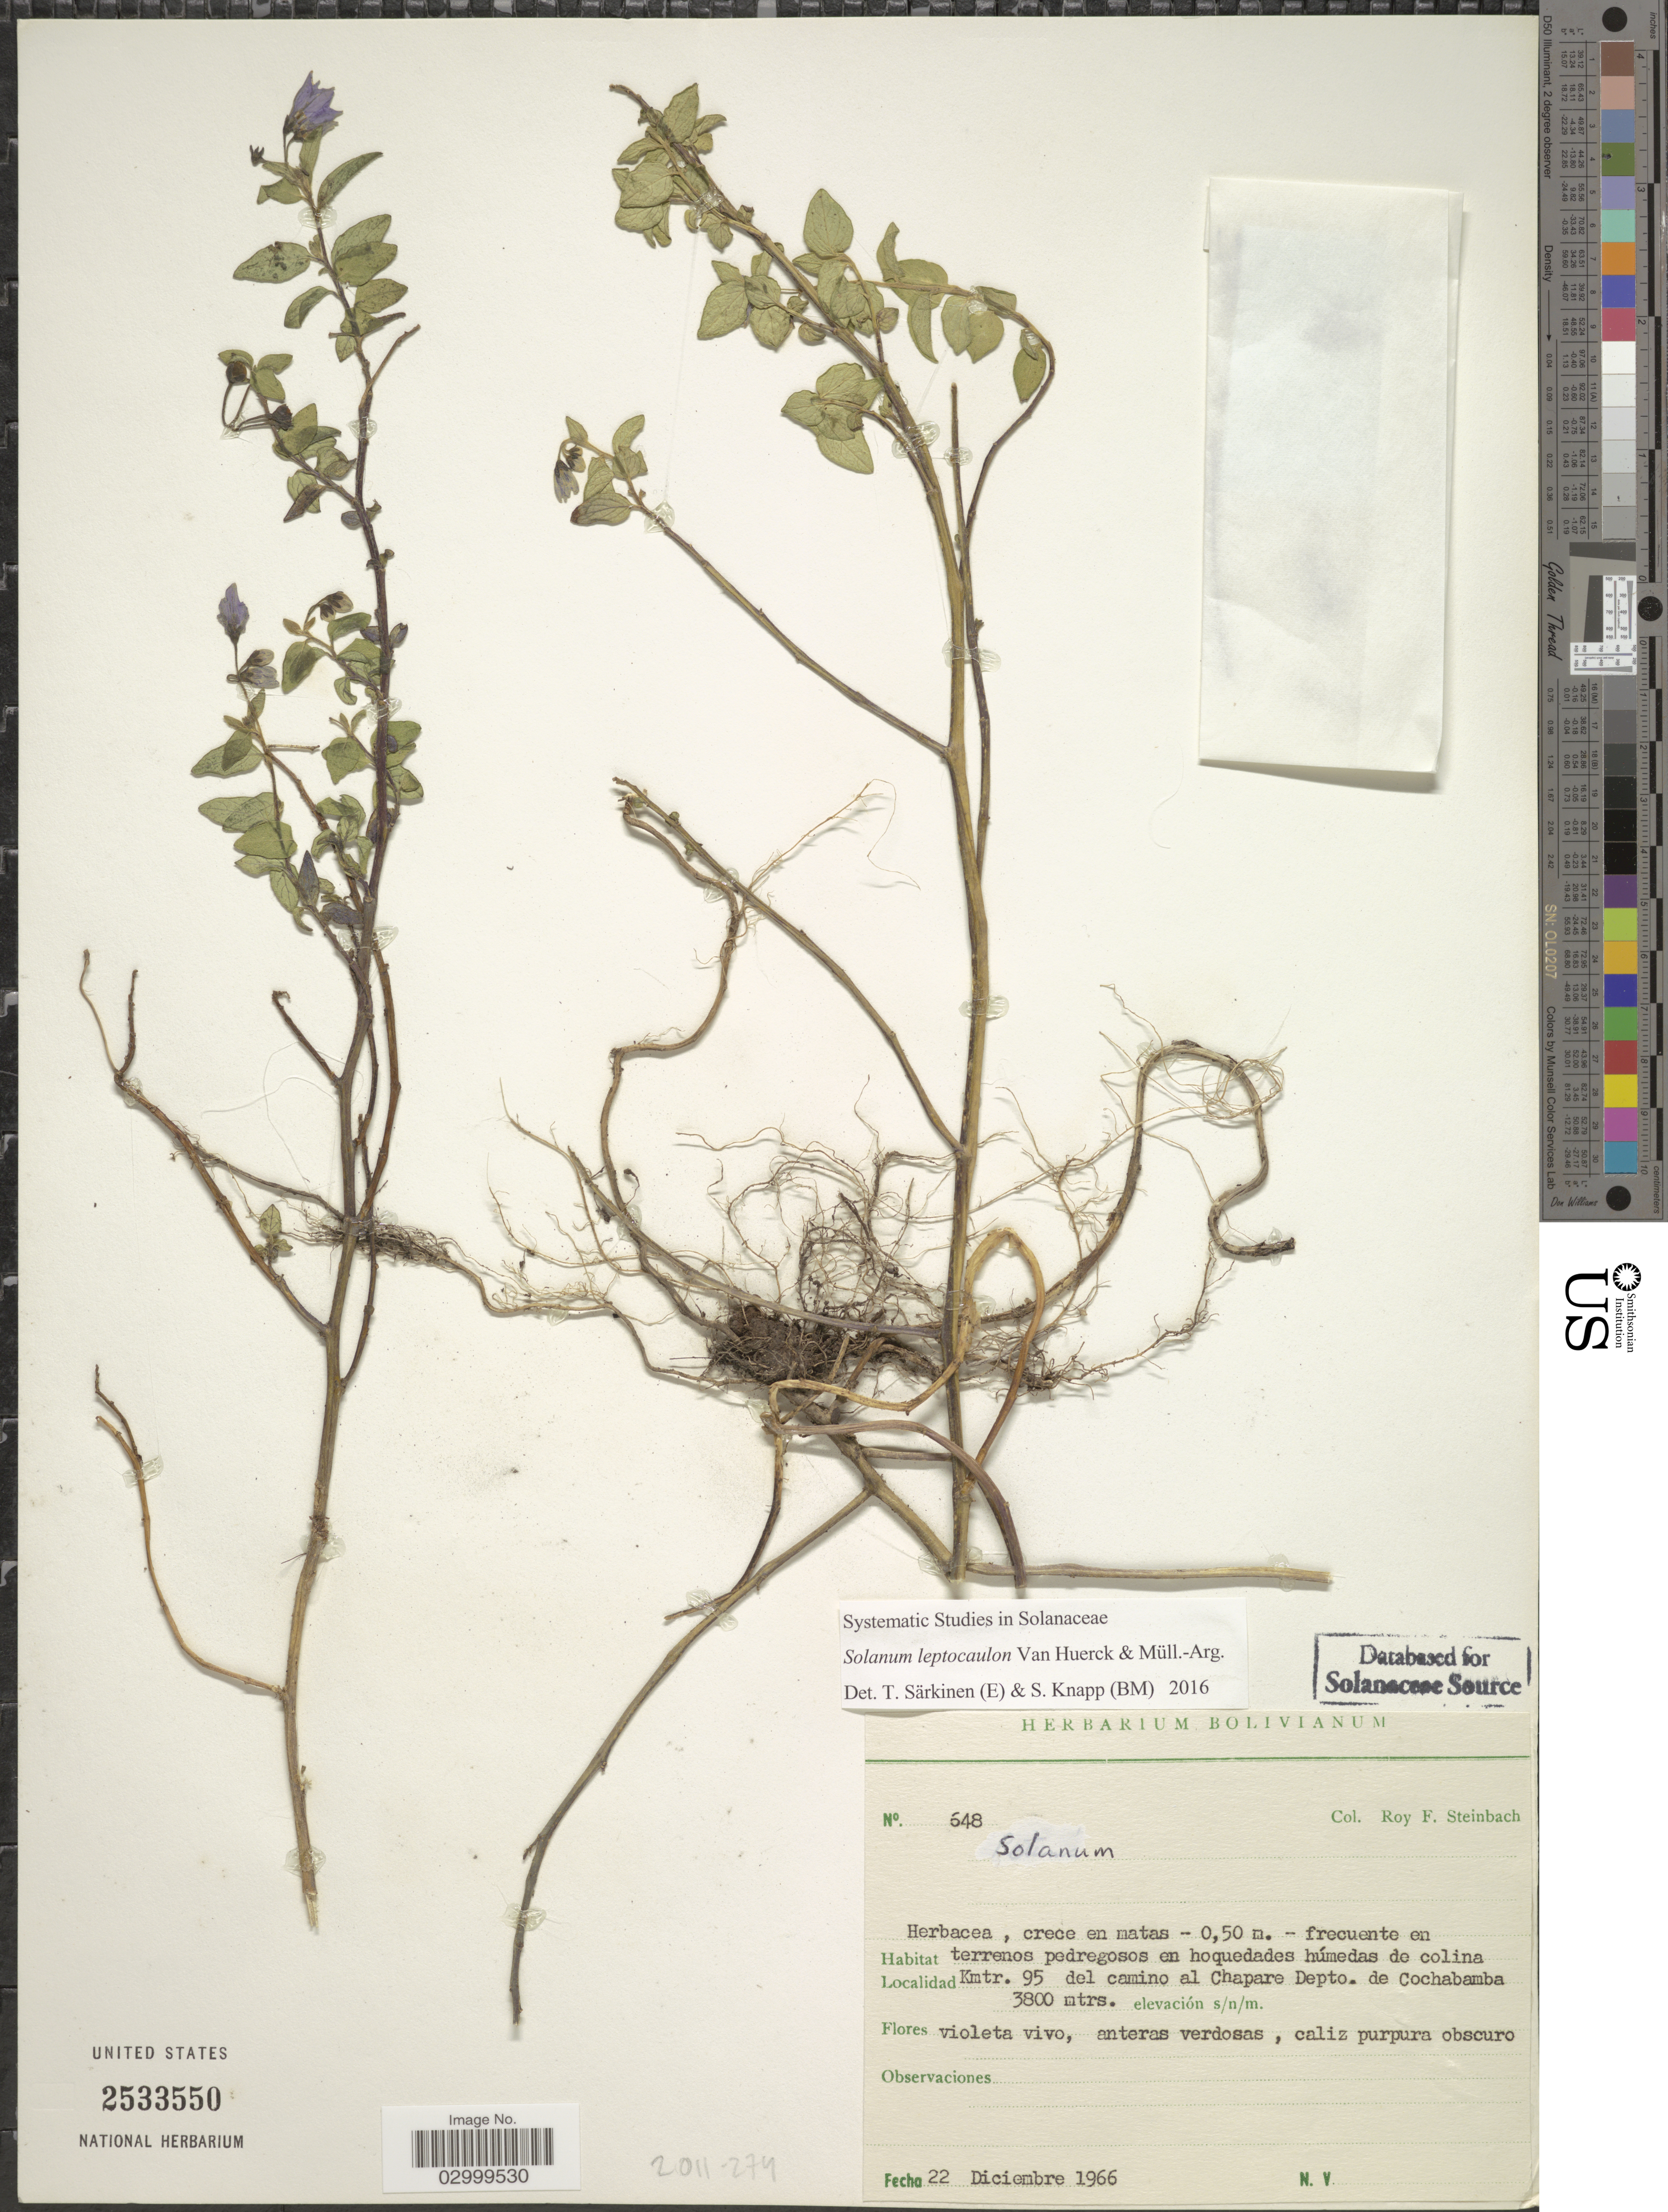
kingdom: Plantae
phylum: Tracheophyta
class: Magnoliopsida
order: Solanales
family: Solanaceae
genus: Solanum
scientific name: Solanum leptocaulon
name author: Van Heurck & Müll. Arg.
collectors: R. F. Steinbach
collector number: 648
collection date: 1966-12-22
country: Bolivia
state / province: Cochabamba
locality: Kmtr. 95 del camino al Chapare Depto. de Cochabama.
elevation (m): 3800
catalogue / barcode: US 2533550